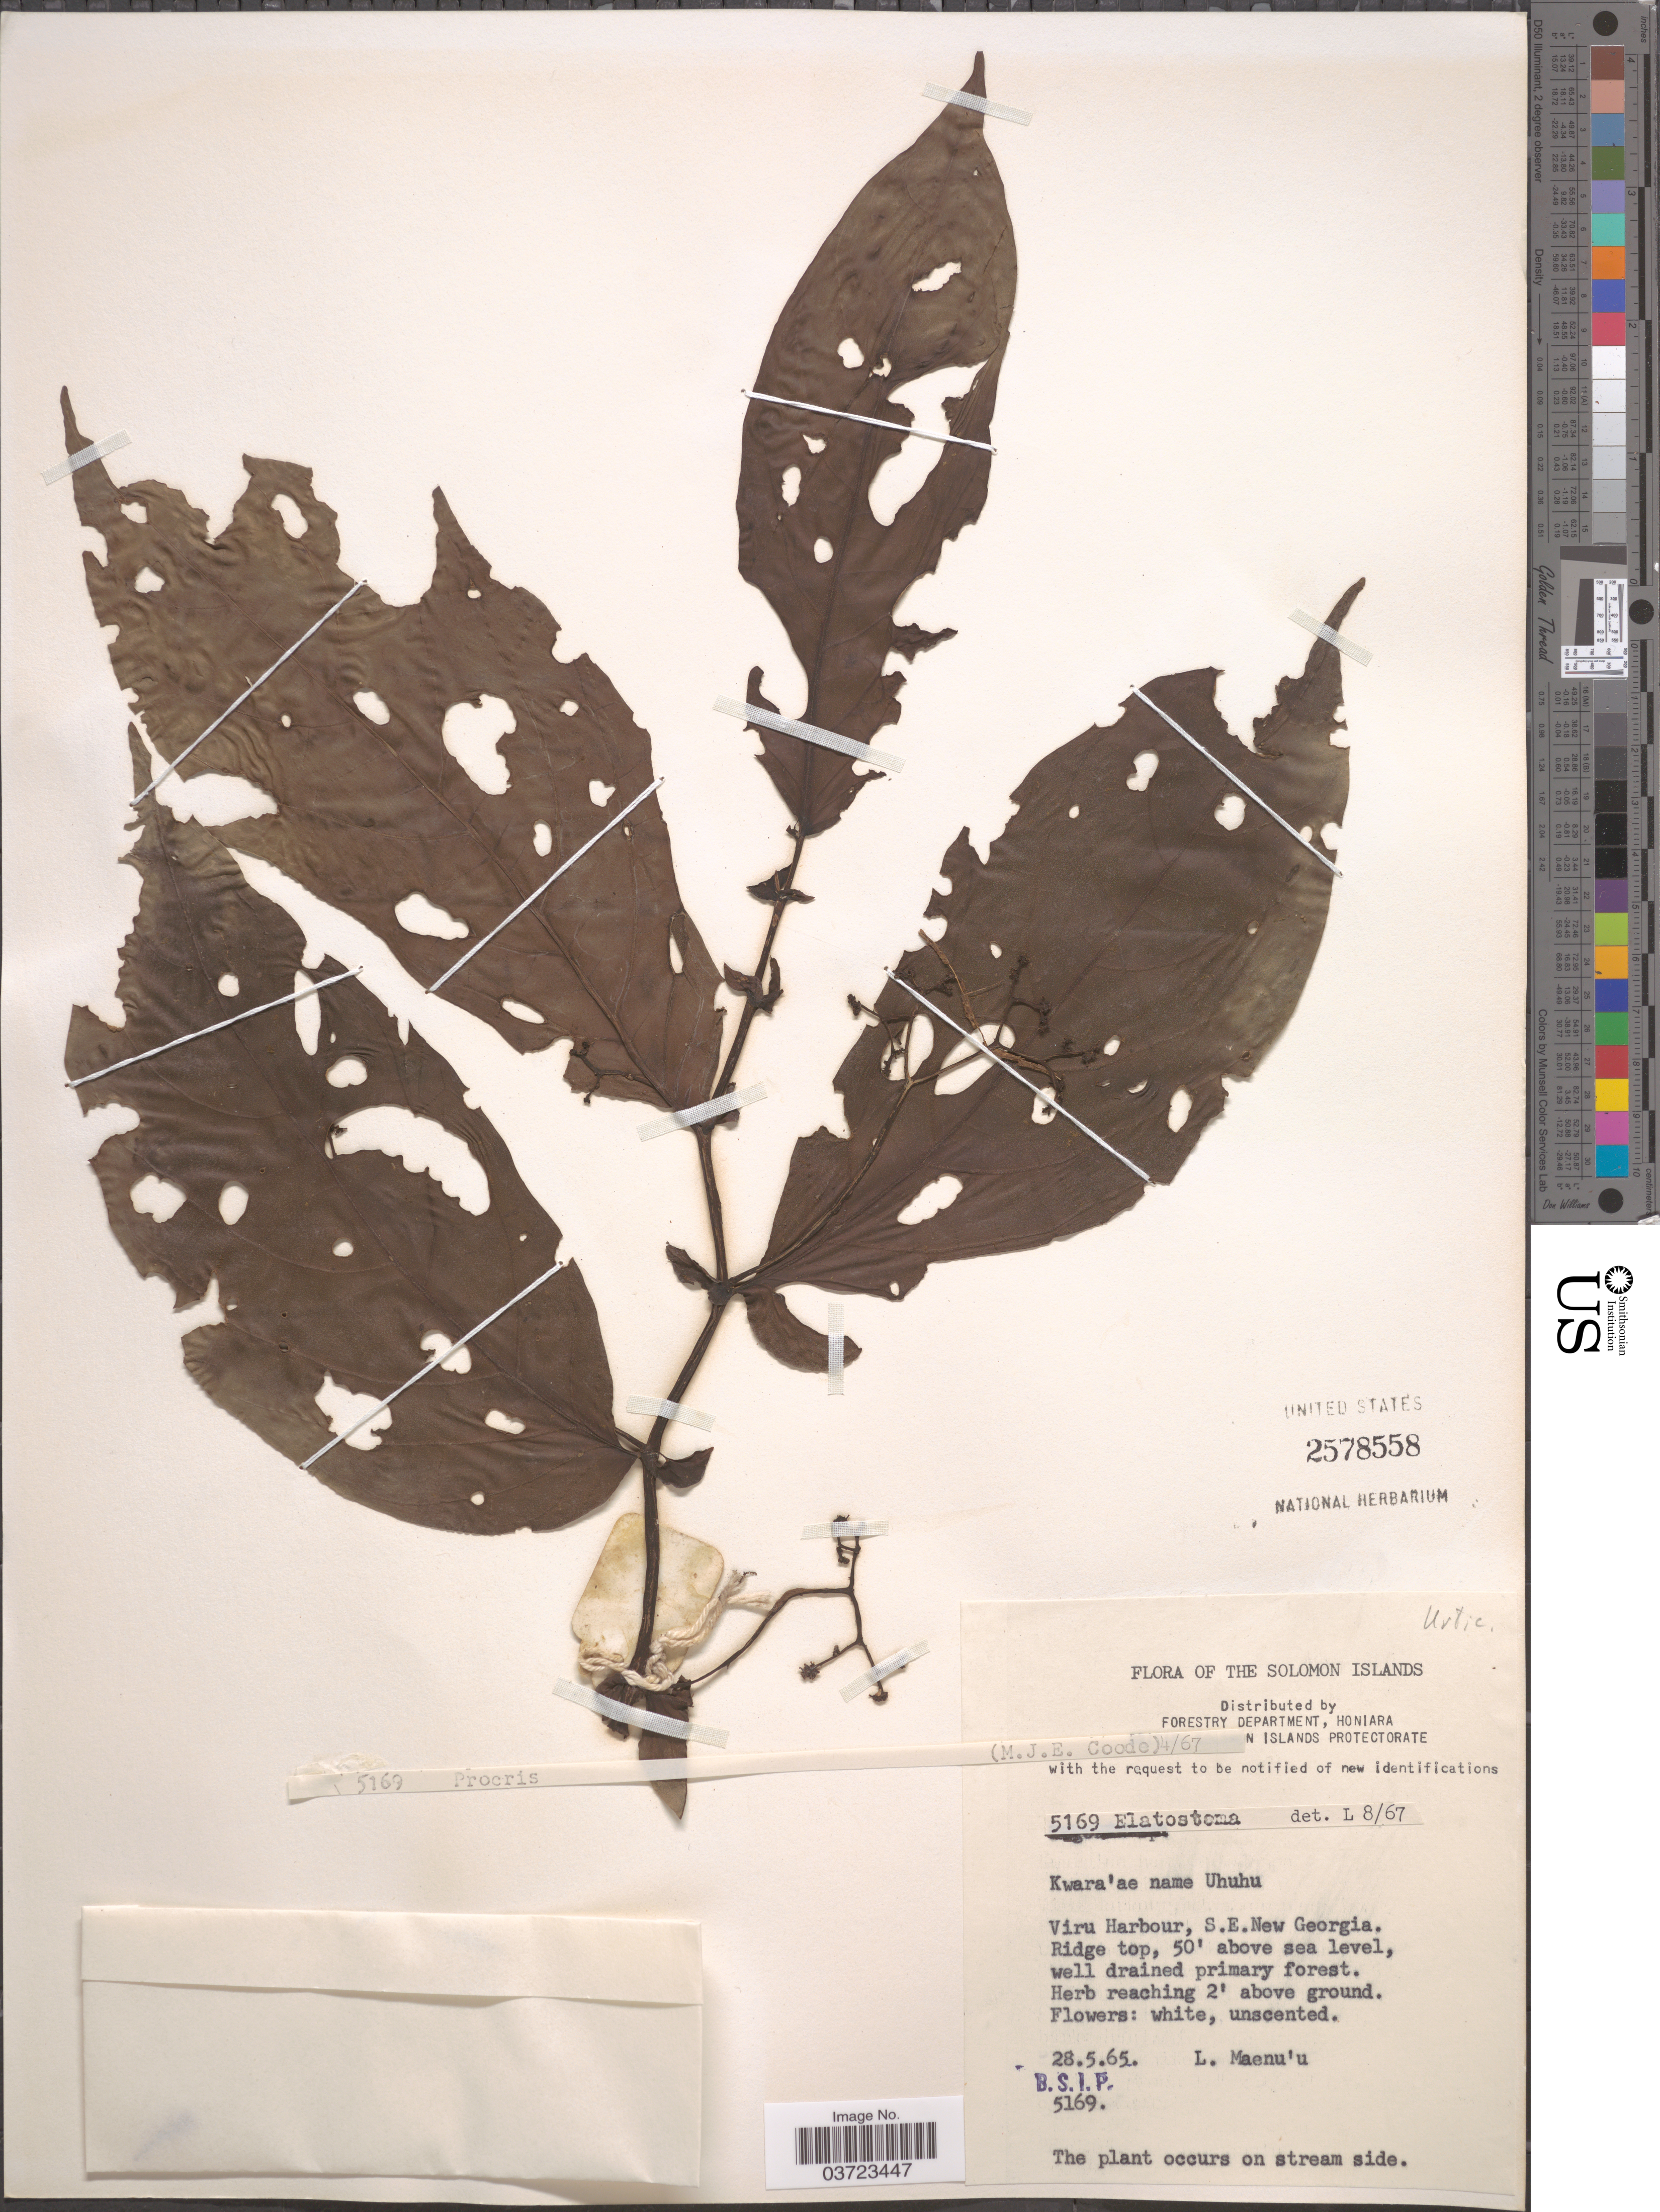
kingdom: Plantae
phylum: Tracheophyta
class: Magnoliopsida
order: Rosales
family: Urticaceae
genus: Elatostema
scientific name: Elatostema sp.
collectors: L. Maenu'u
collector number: B.S.I.P.5169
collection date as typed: Transcribed d/m/y: 28/5/65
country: Solomon Islands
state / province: Solomon Islands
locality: Viru Harbour, S.E. New Georgia. Ridge top.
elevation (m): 15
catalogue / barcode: US 2578558